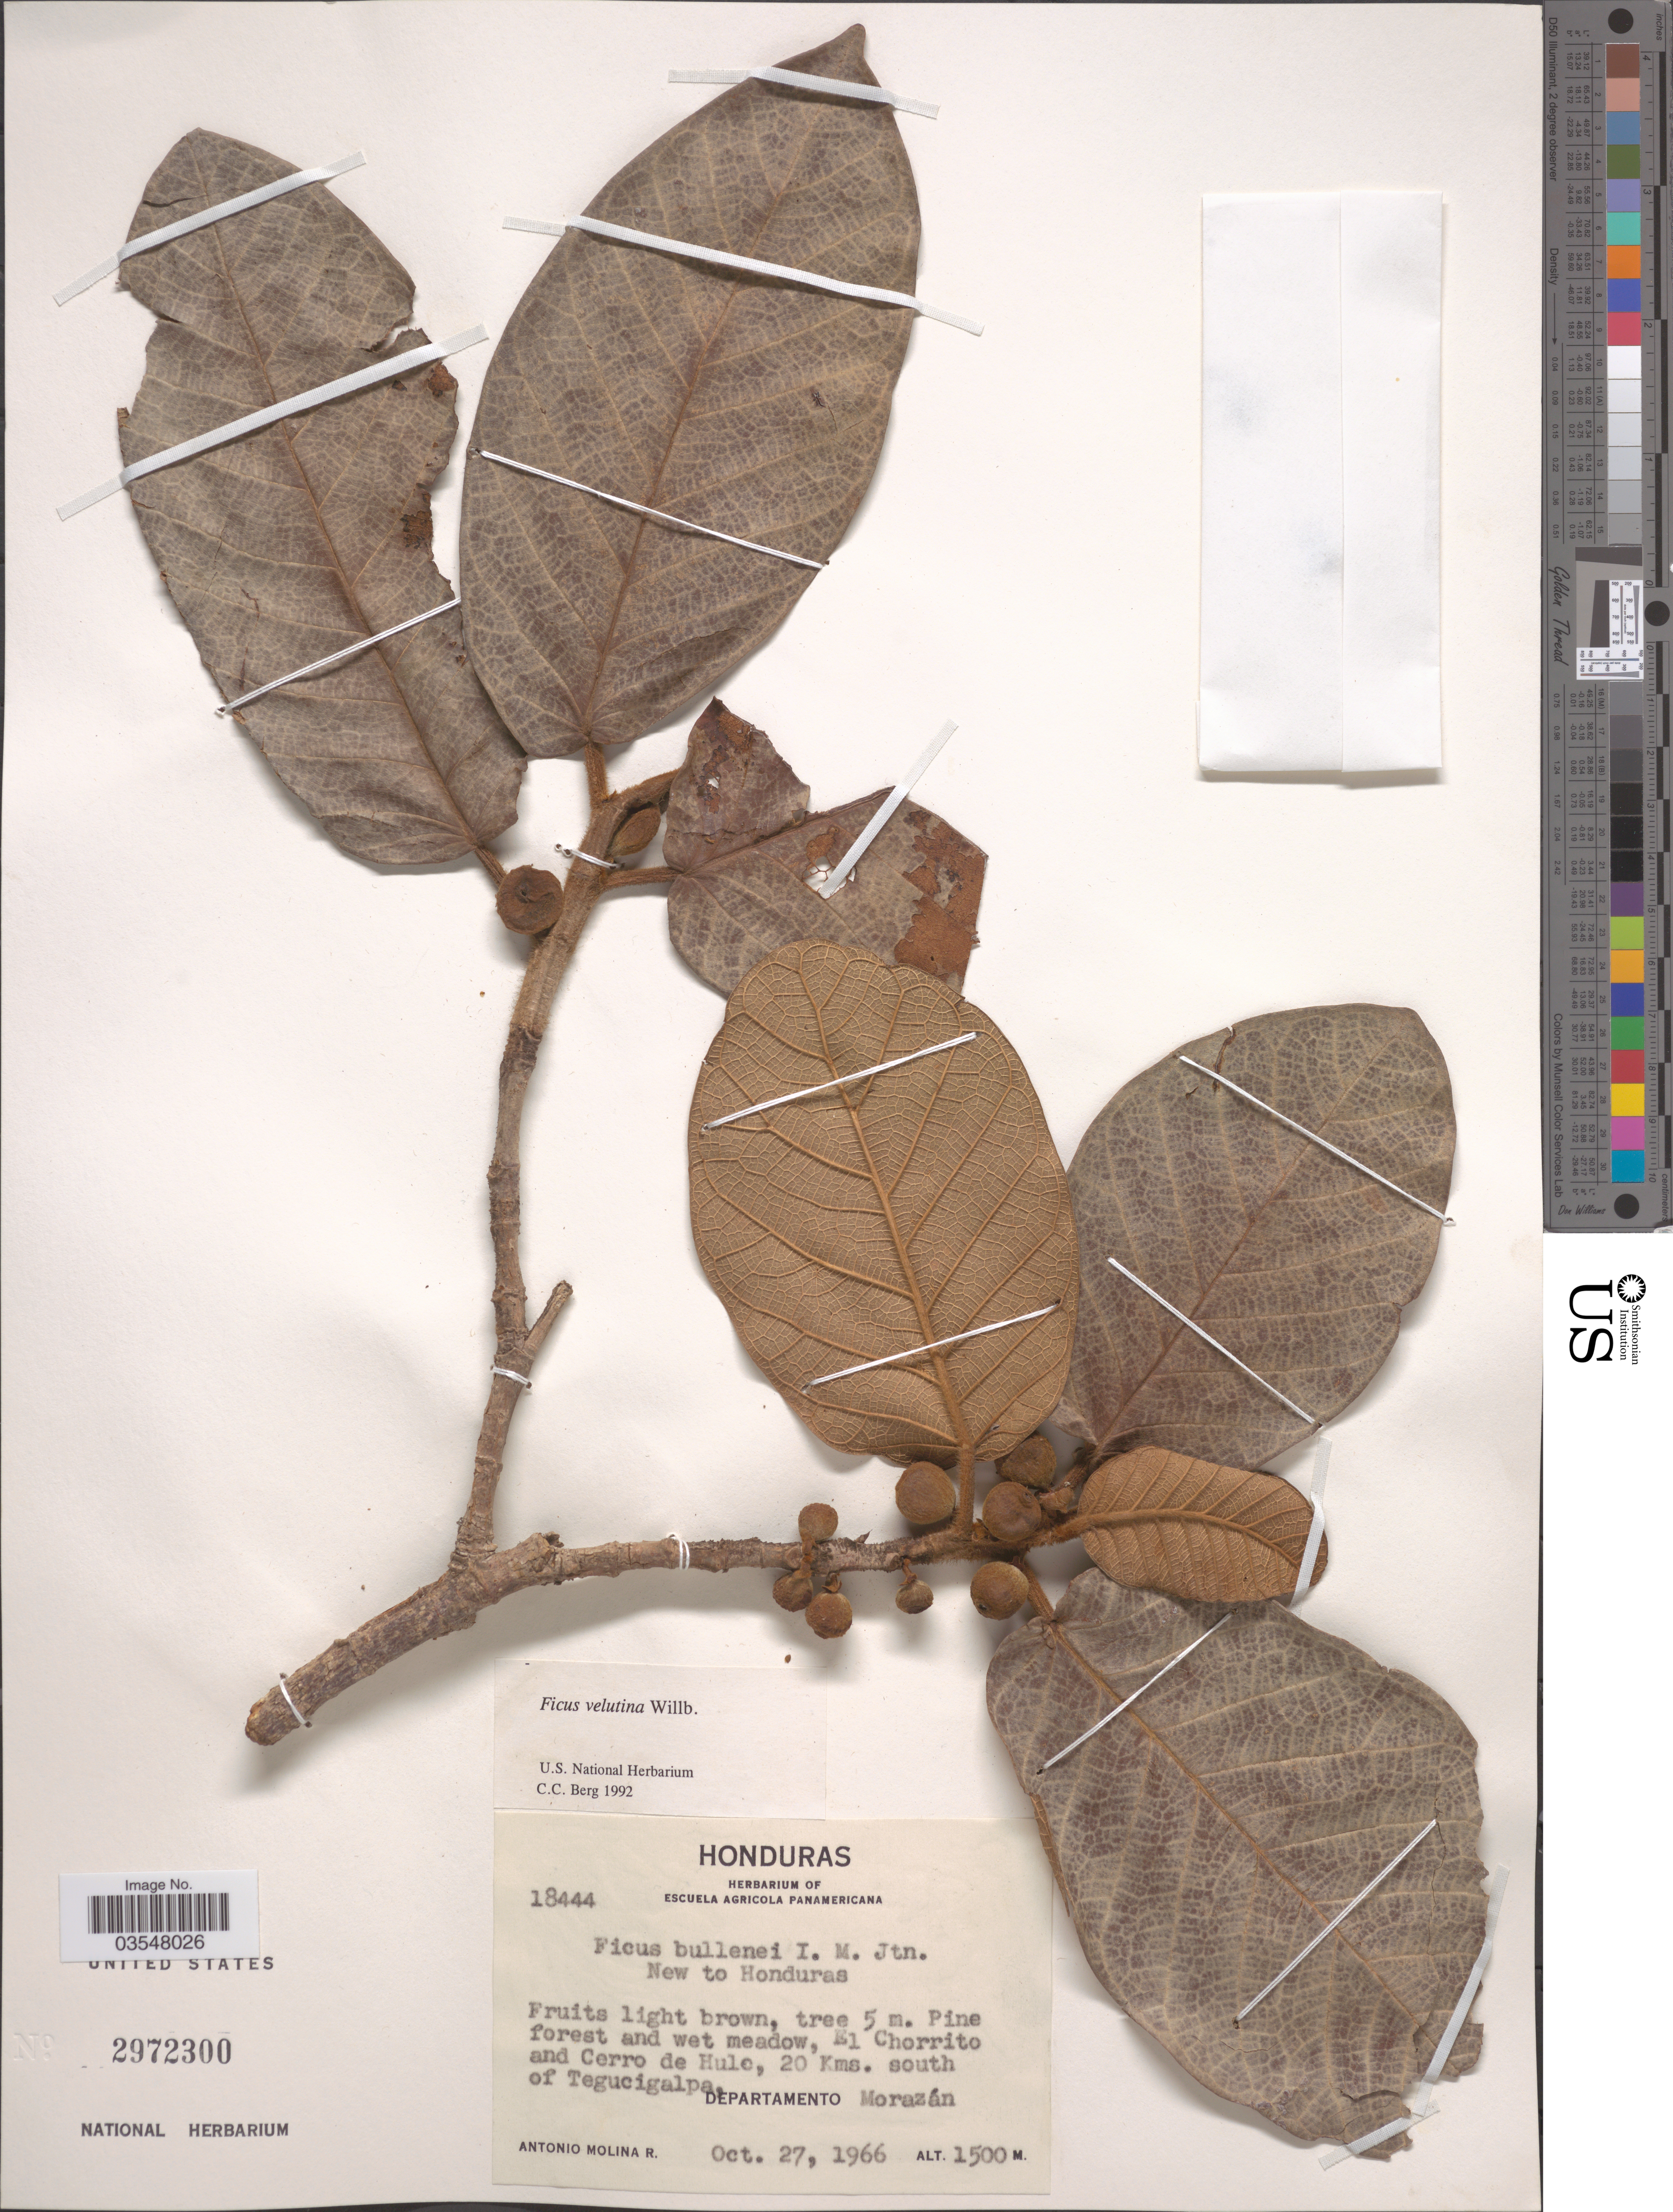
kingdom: Plantae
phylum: Tracheophyta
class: Magnoliopsida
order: Rosales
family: Moraceae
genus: Ficus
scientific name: Ficus velutina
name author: Humb. & Bonpl. ex Willd.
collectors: A. Molina R.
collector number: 18444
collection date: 1966-10-27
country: Honduras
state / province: Fco. Morazán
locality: El Chorrito and Cerro de Hule, 20 Kms. south of Tegucigalpa, Departamento Morazán.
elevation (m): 1500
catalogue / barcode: US 2972300